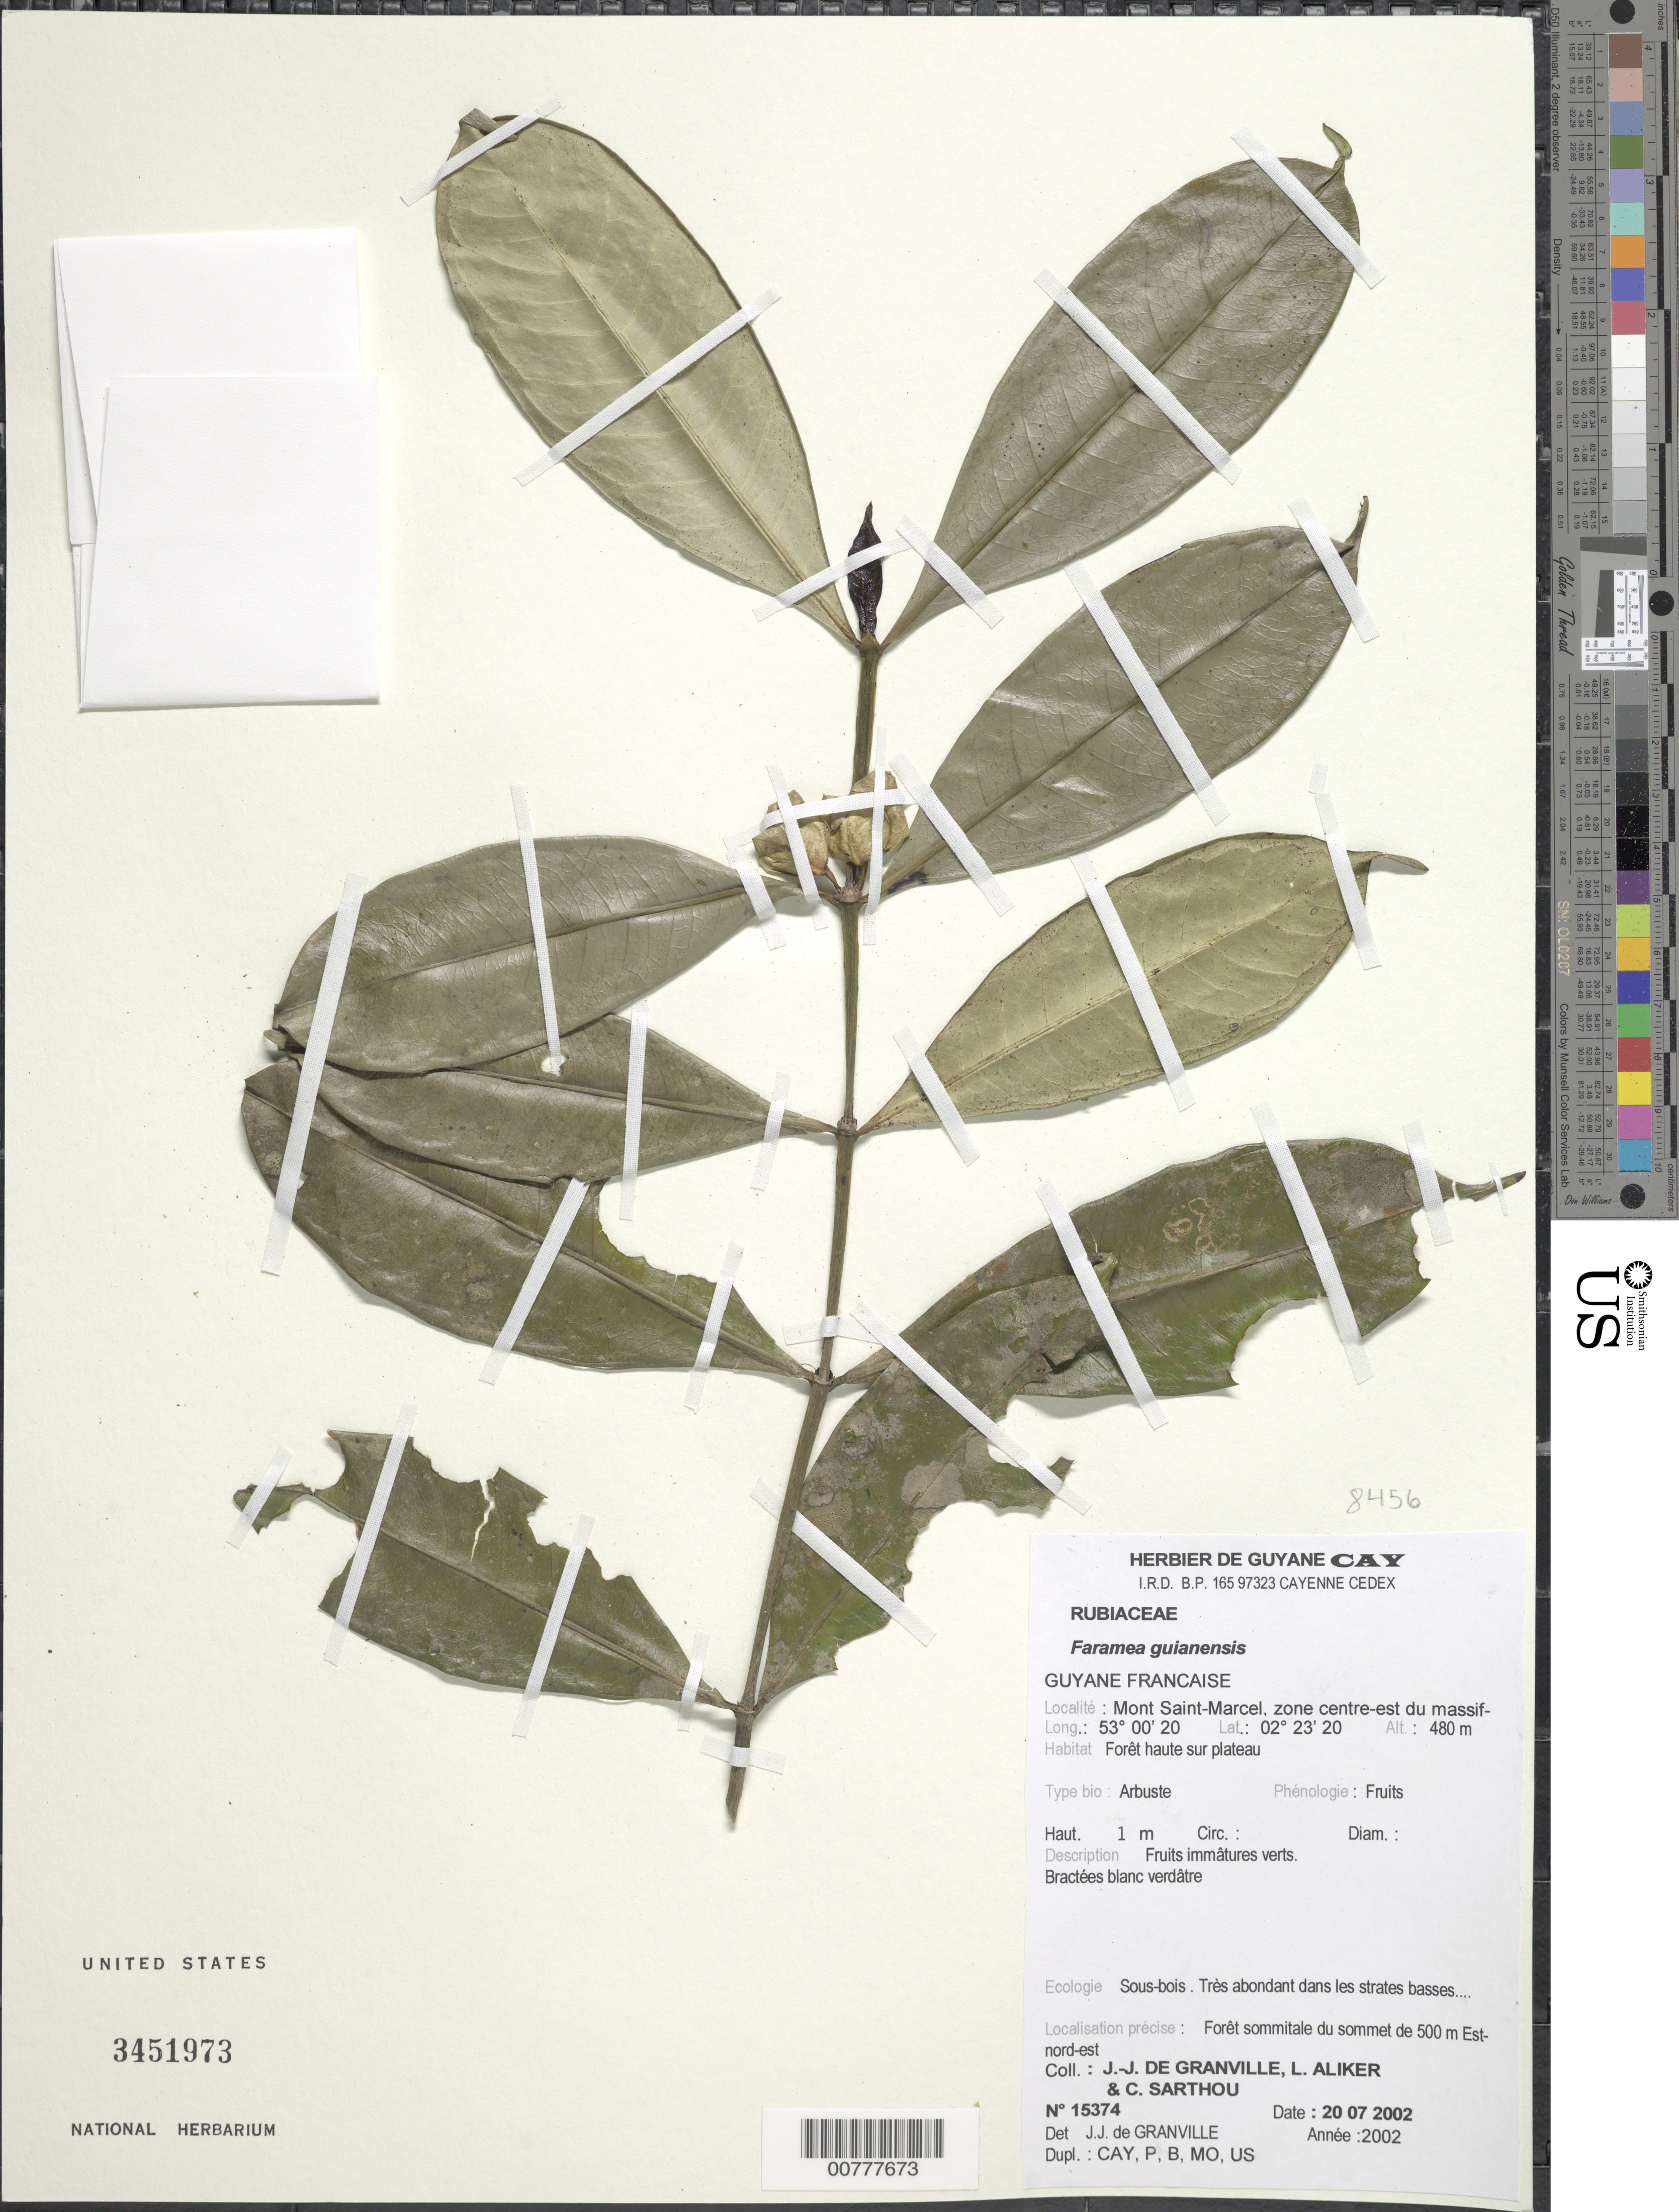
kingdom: Plantae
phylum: Tracheophyta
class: Magnoliopsida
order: Gentianales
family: Rubiaceae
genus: Faramea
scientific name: Faramea guianensis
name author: (Aubl.) Bremek.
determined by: Granville, J. J. de, (CAY), Institut de Recherche pour le Developpement (IRD) (FRENCH GUIANA)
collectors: J.-J. de Granville, L. Aliker & C. Sarthou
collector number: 15374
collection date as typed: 20-Jul-02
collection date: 2002-07-20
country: French Guiana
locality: Mont Saint-Marcel, zone Centre-Est du massif, Bassin de l'Yaloupi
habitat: Forêt haute sur plateau, sous-bois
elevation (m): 480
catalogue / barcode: US 3451973